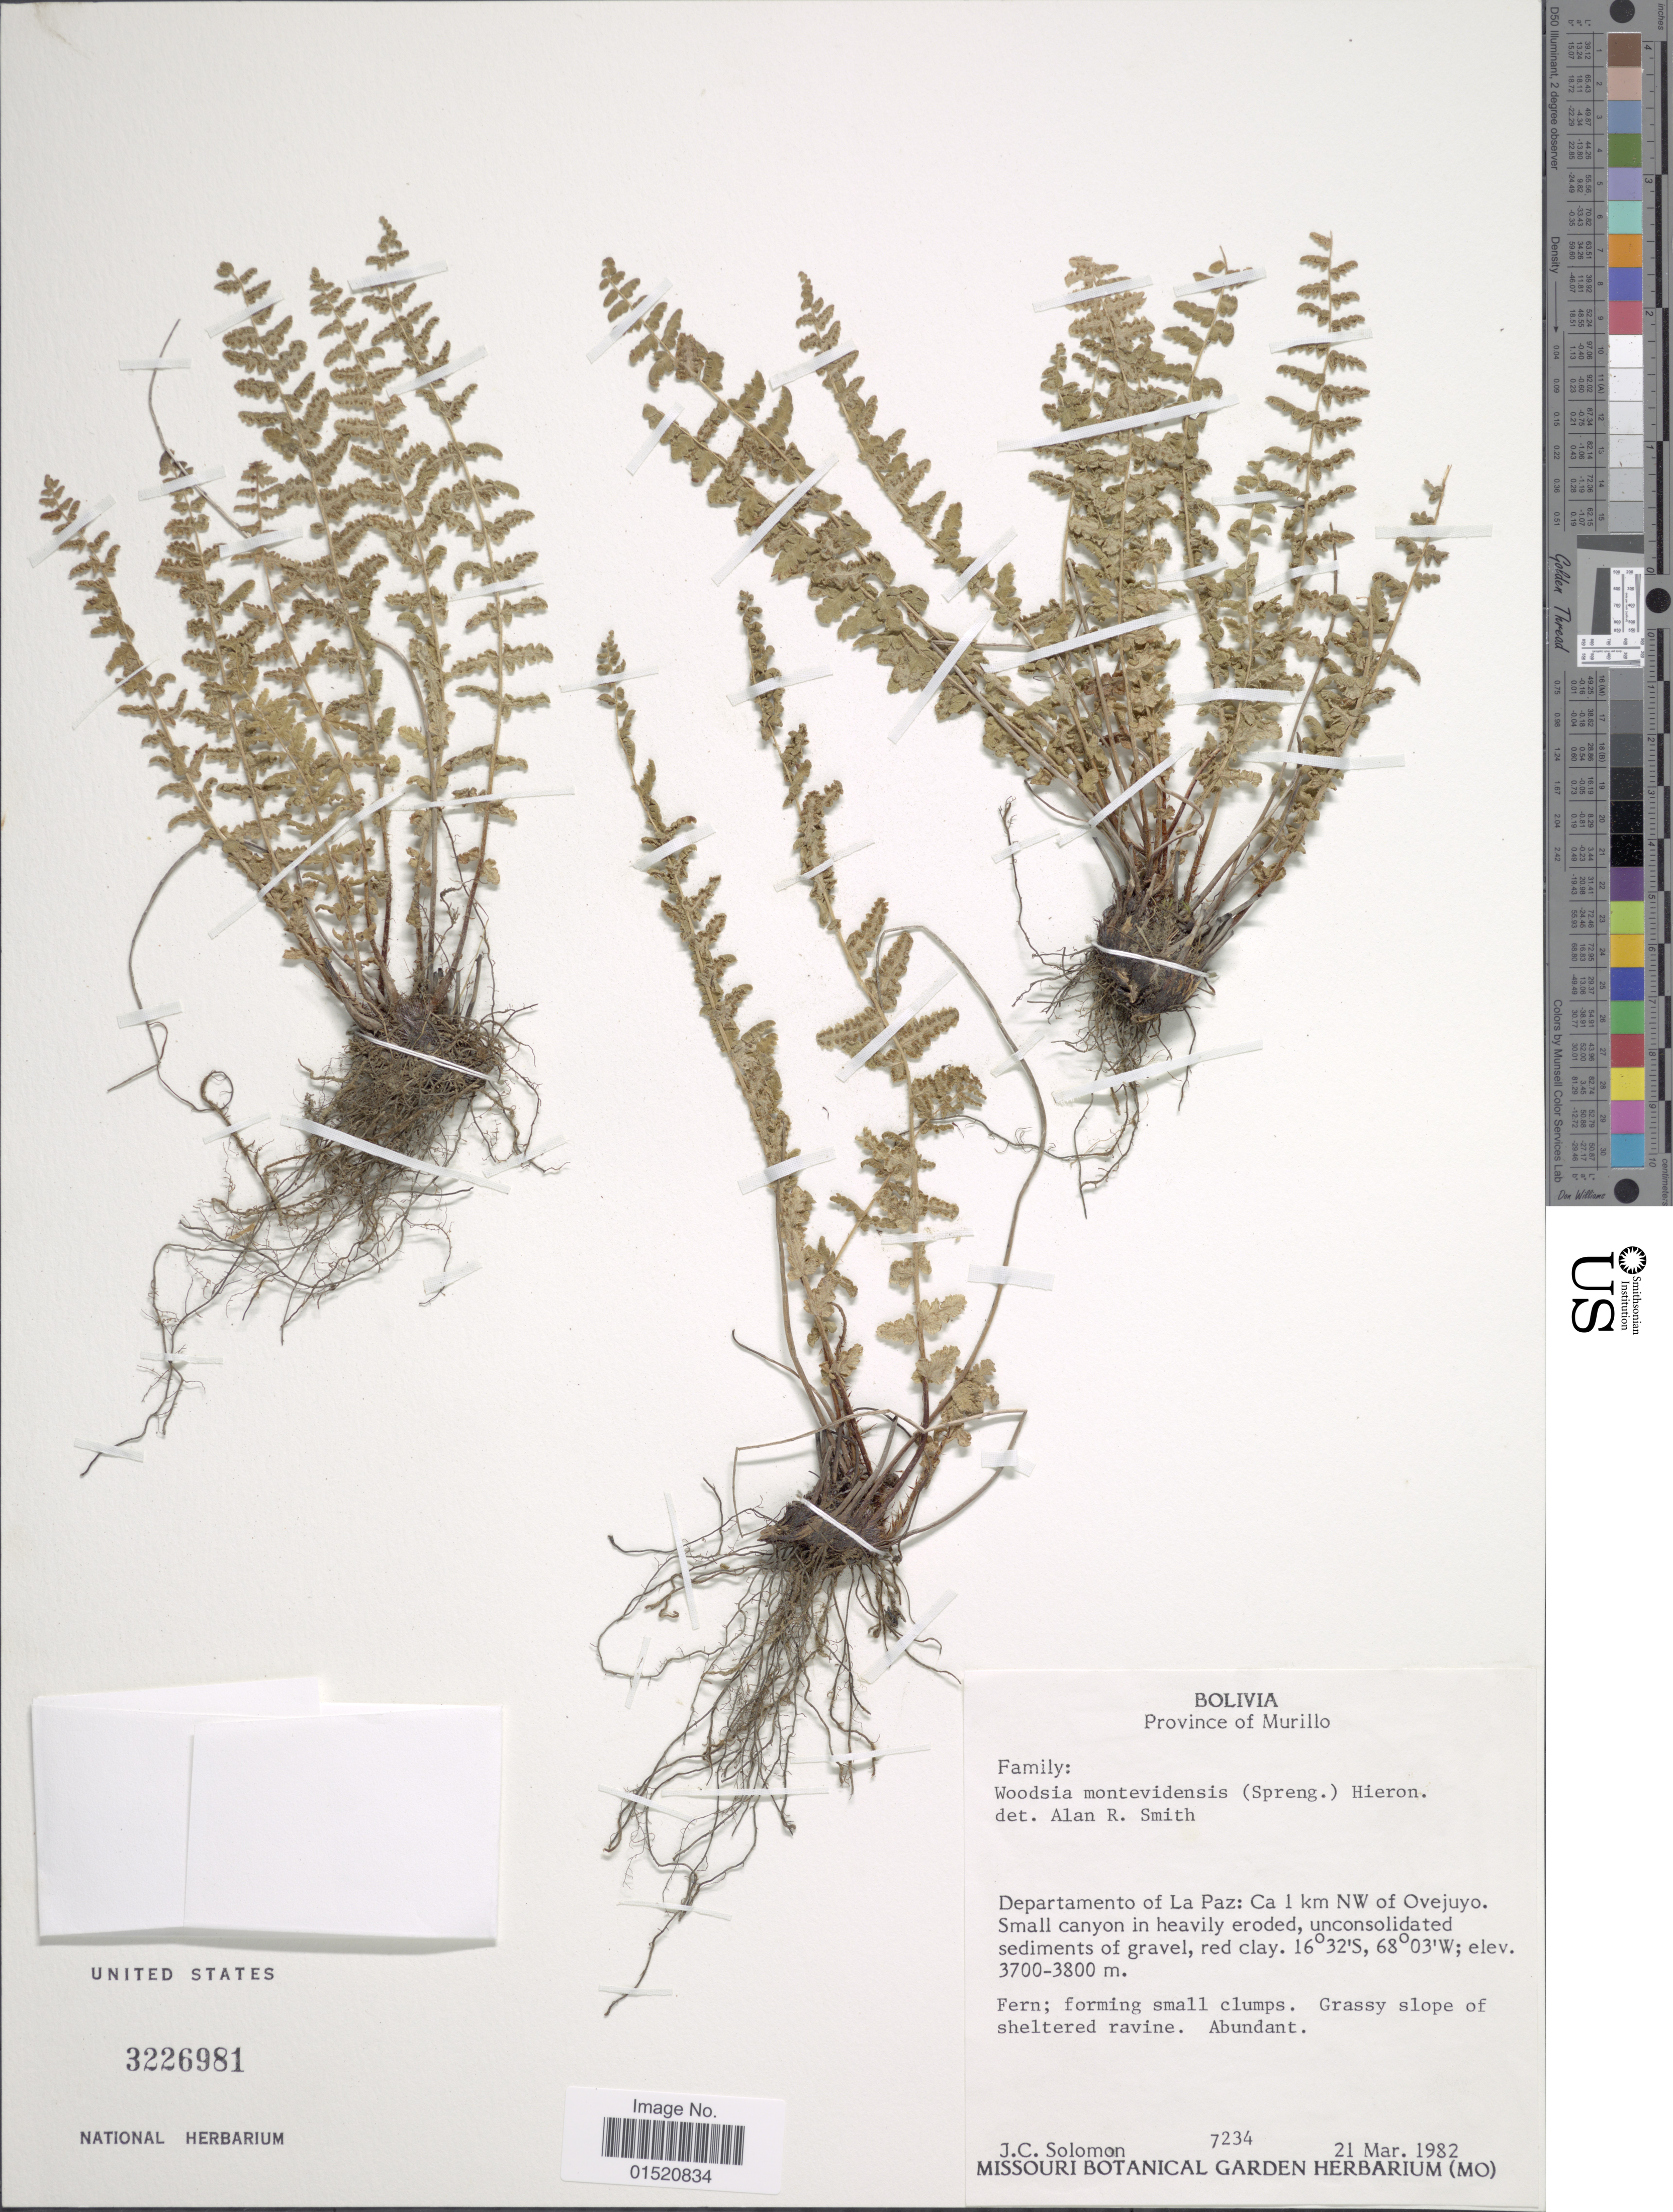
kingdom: Plantae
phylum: Tracheophyta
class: Polypodiopsida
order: Polypodiales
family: Woodsiaceae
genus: Woodsia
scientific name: Woodsia montevidensis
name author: (Spreng.) Hieron.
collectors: J. C. Solomon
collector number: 7234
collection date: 1982-03-21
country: Bolivia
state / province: La Paz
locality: Province of Murillo, Departamento of La Paz: Ca 1 km NW of Ovejuyo.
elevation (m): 3700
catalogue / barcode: US 3226981